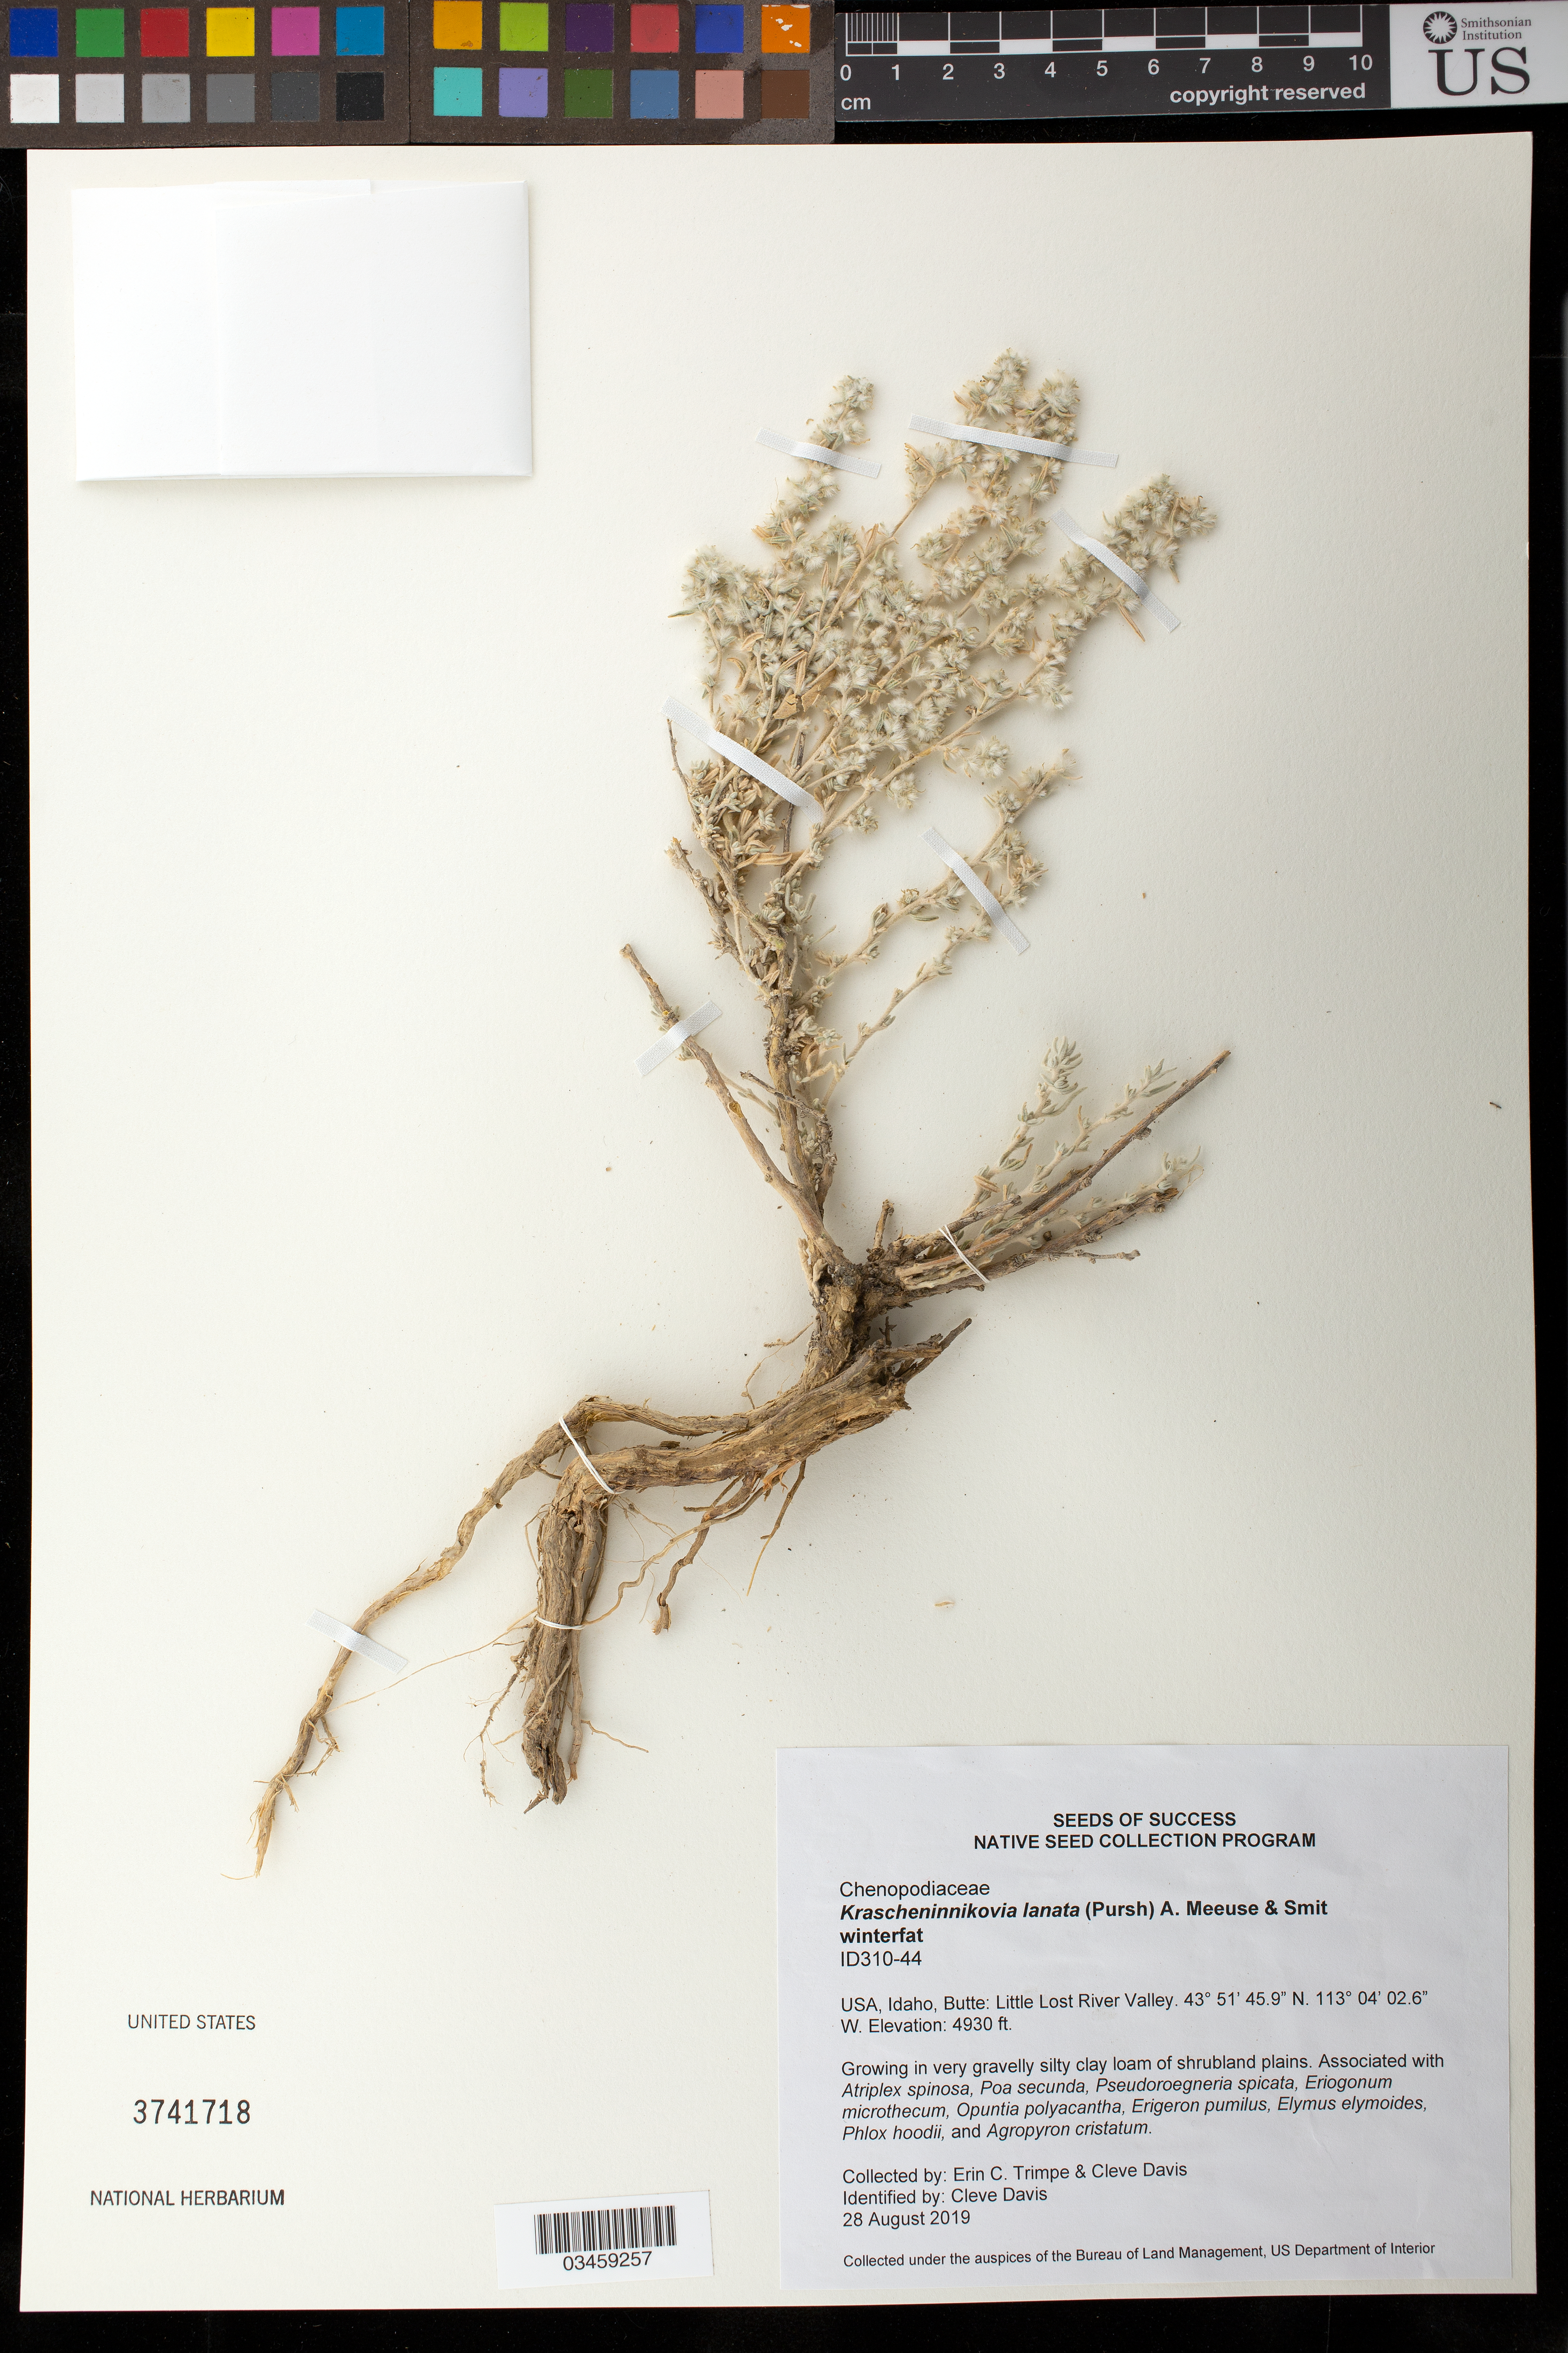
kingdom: Plantae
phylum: Tracheophyta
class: Magnoliopsida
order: Caryophyllales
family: Amaranthaceae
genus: Krascheninnikovia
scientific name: Krascheninnikovia lanata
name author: (Pursh) A. Meeuse & A.Smit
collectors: E. Trimpe & C. Davis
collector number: ID310-44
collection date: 2019-08-28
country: United States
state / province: Idaho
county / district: Butte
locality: Little Lost River Valley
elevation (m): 1503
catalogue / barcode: US 3741718